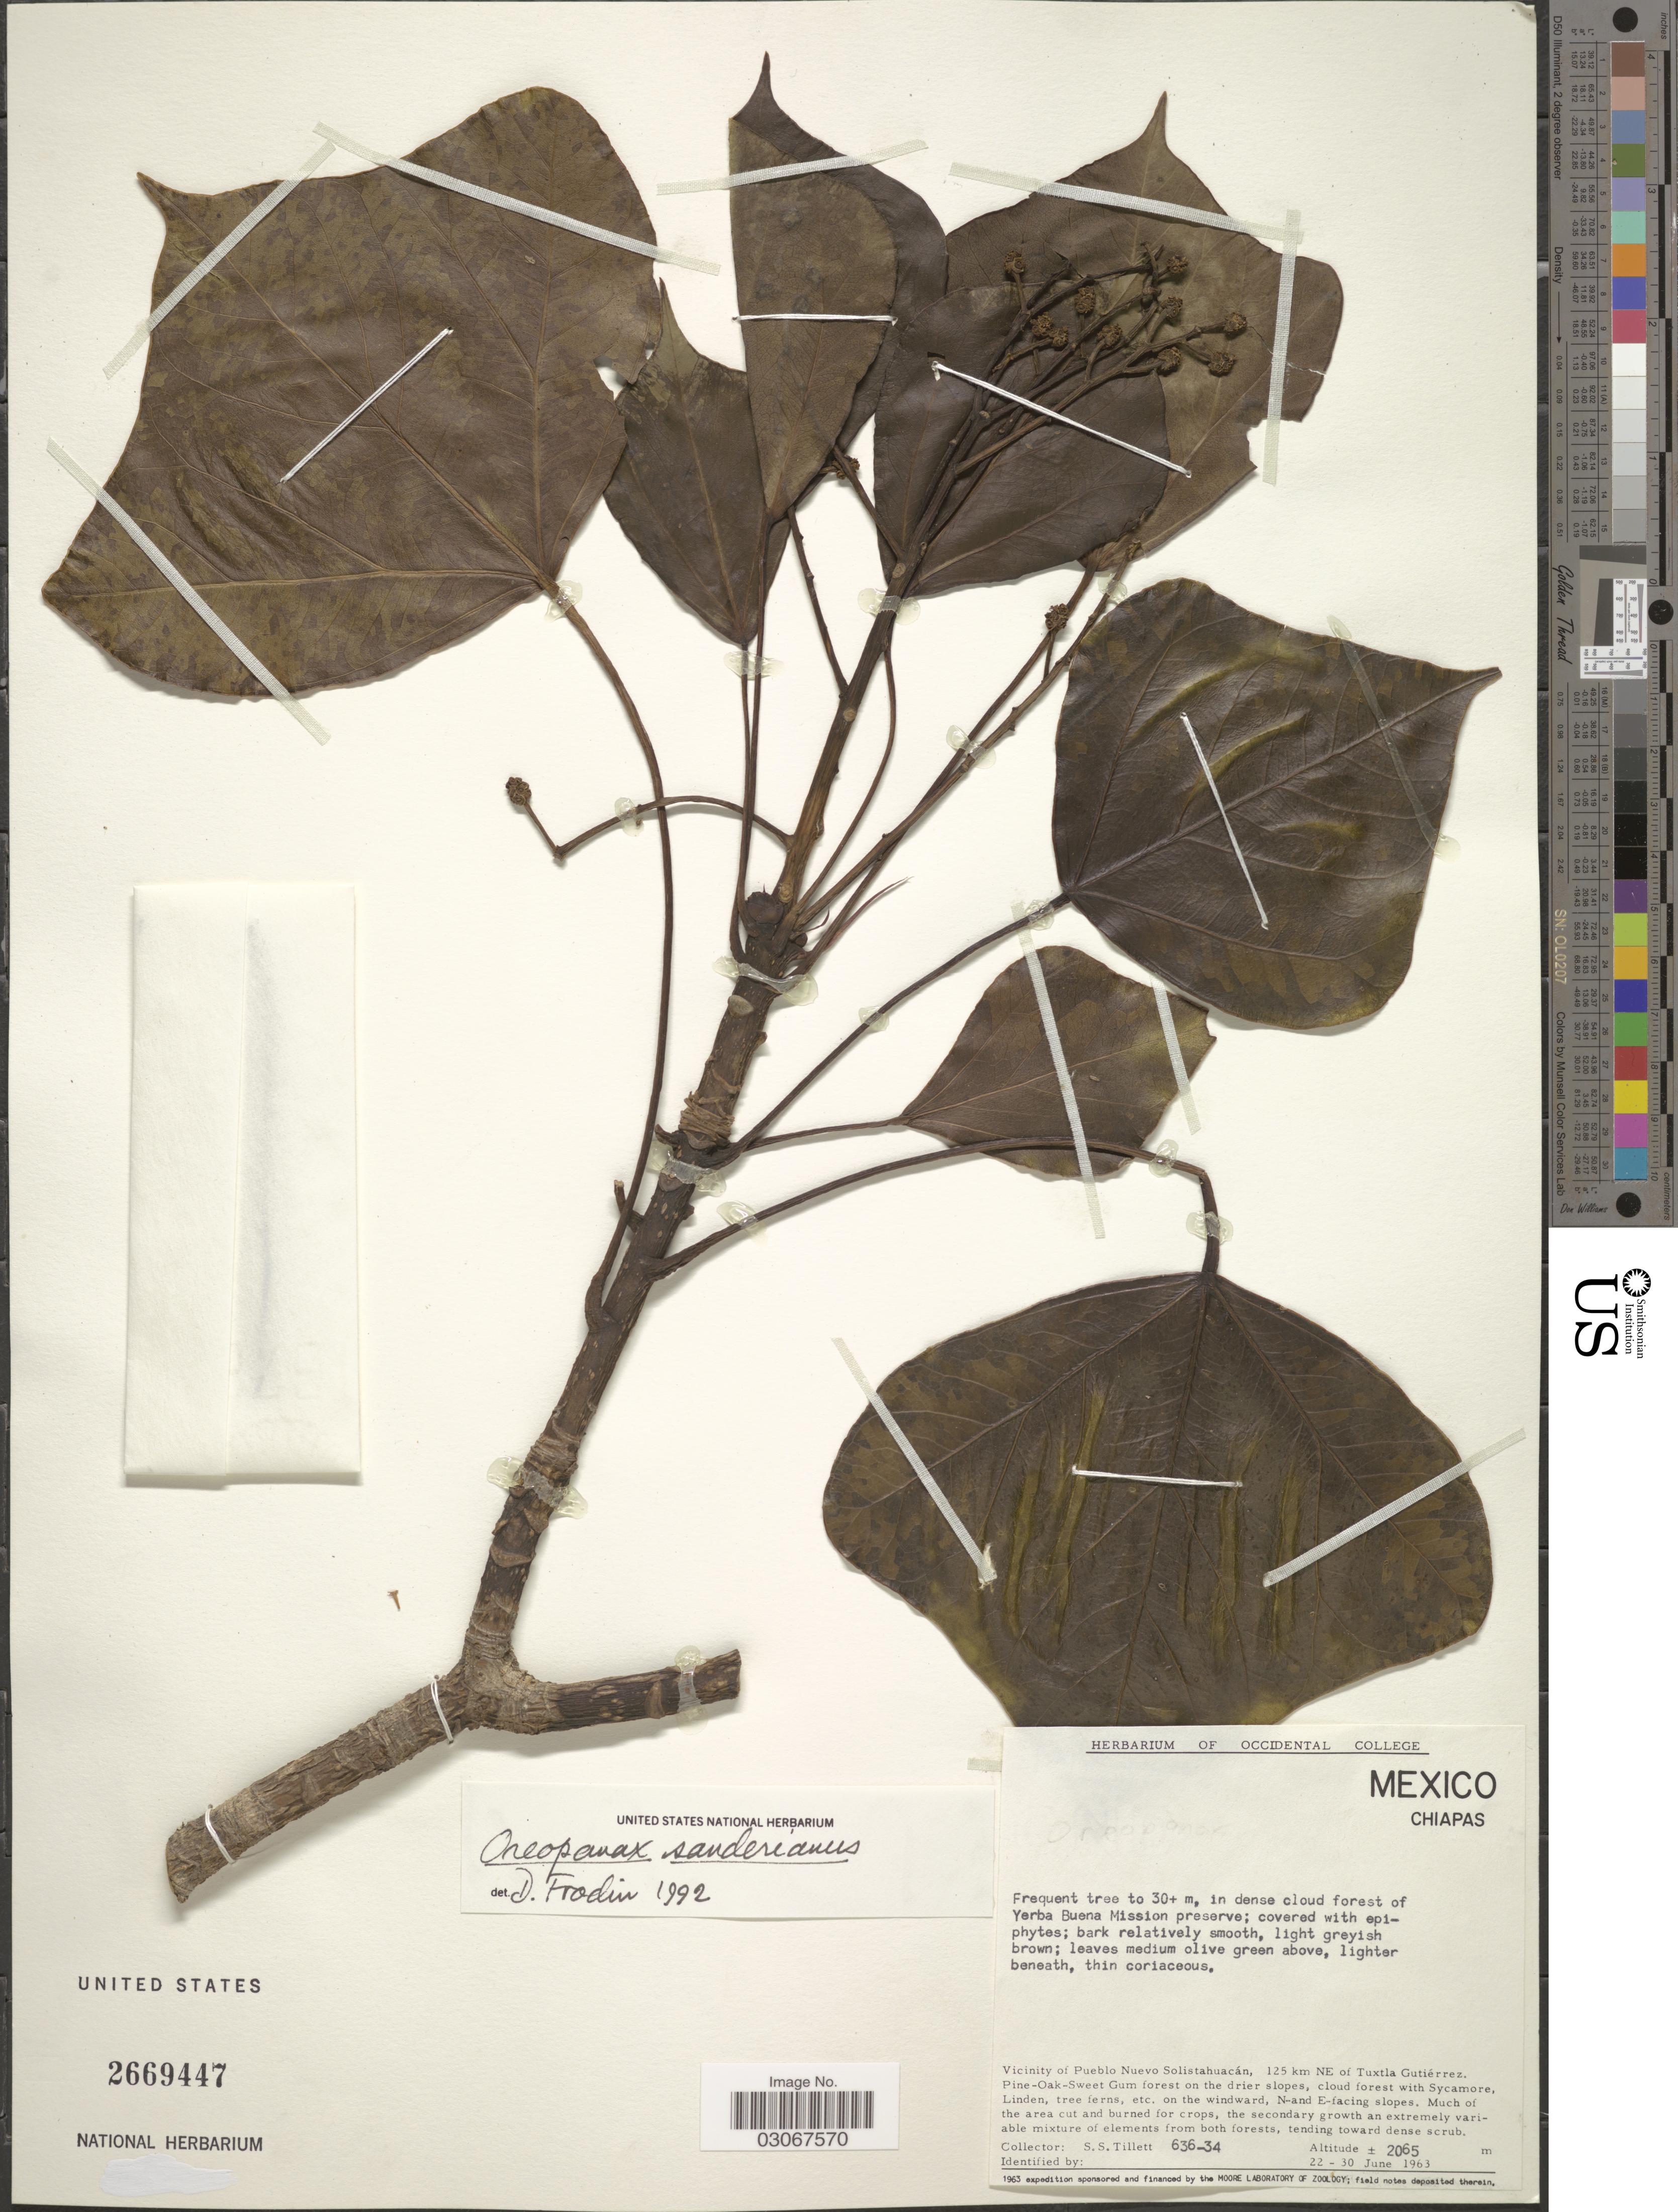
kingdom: Plantae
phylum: Tracheophyta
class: Magnoliopsida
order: Apiales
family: Araliaceae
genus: Oreopanax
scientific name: Oreopanax sanderianus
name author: Hemsl.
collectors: S. S. Tillett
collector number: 636-34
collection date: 1963-06-22/1963-06-30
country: Mexico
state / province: Chiapas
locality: Yerba Buena Mission preserve. Vicinity of Pueblo Nuevo Solistahuacán, 125 km NE of Tuxtla Gutiérrez, on the windward, N-and E-facing slopes.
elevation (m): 2065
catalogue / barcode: US 2669447